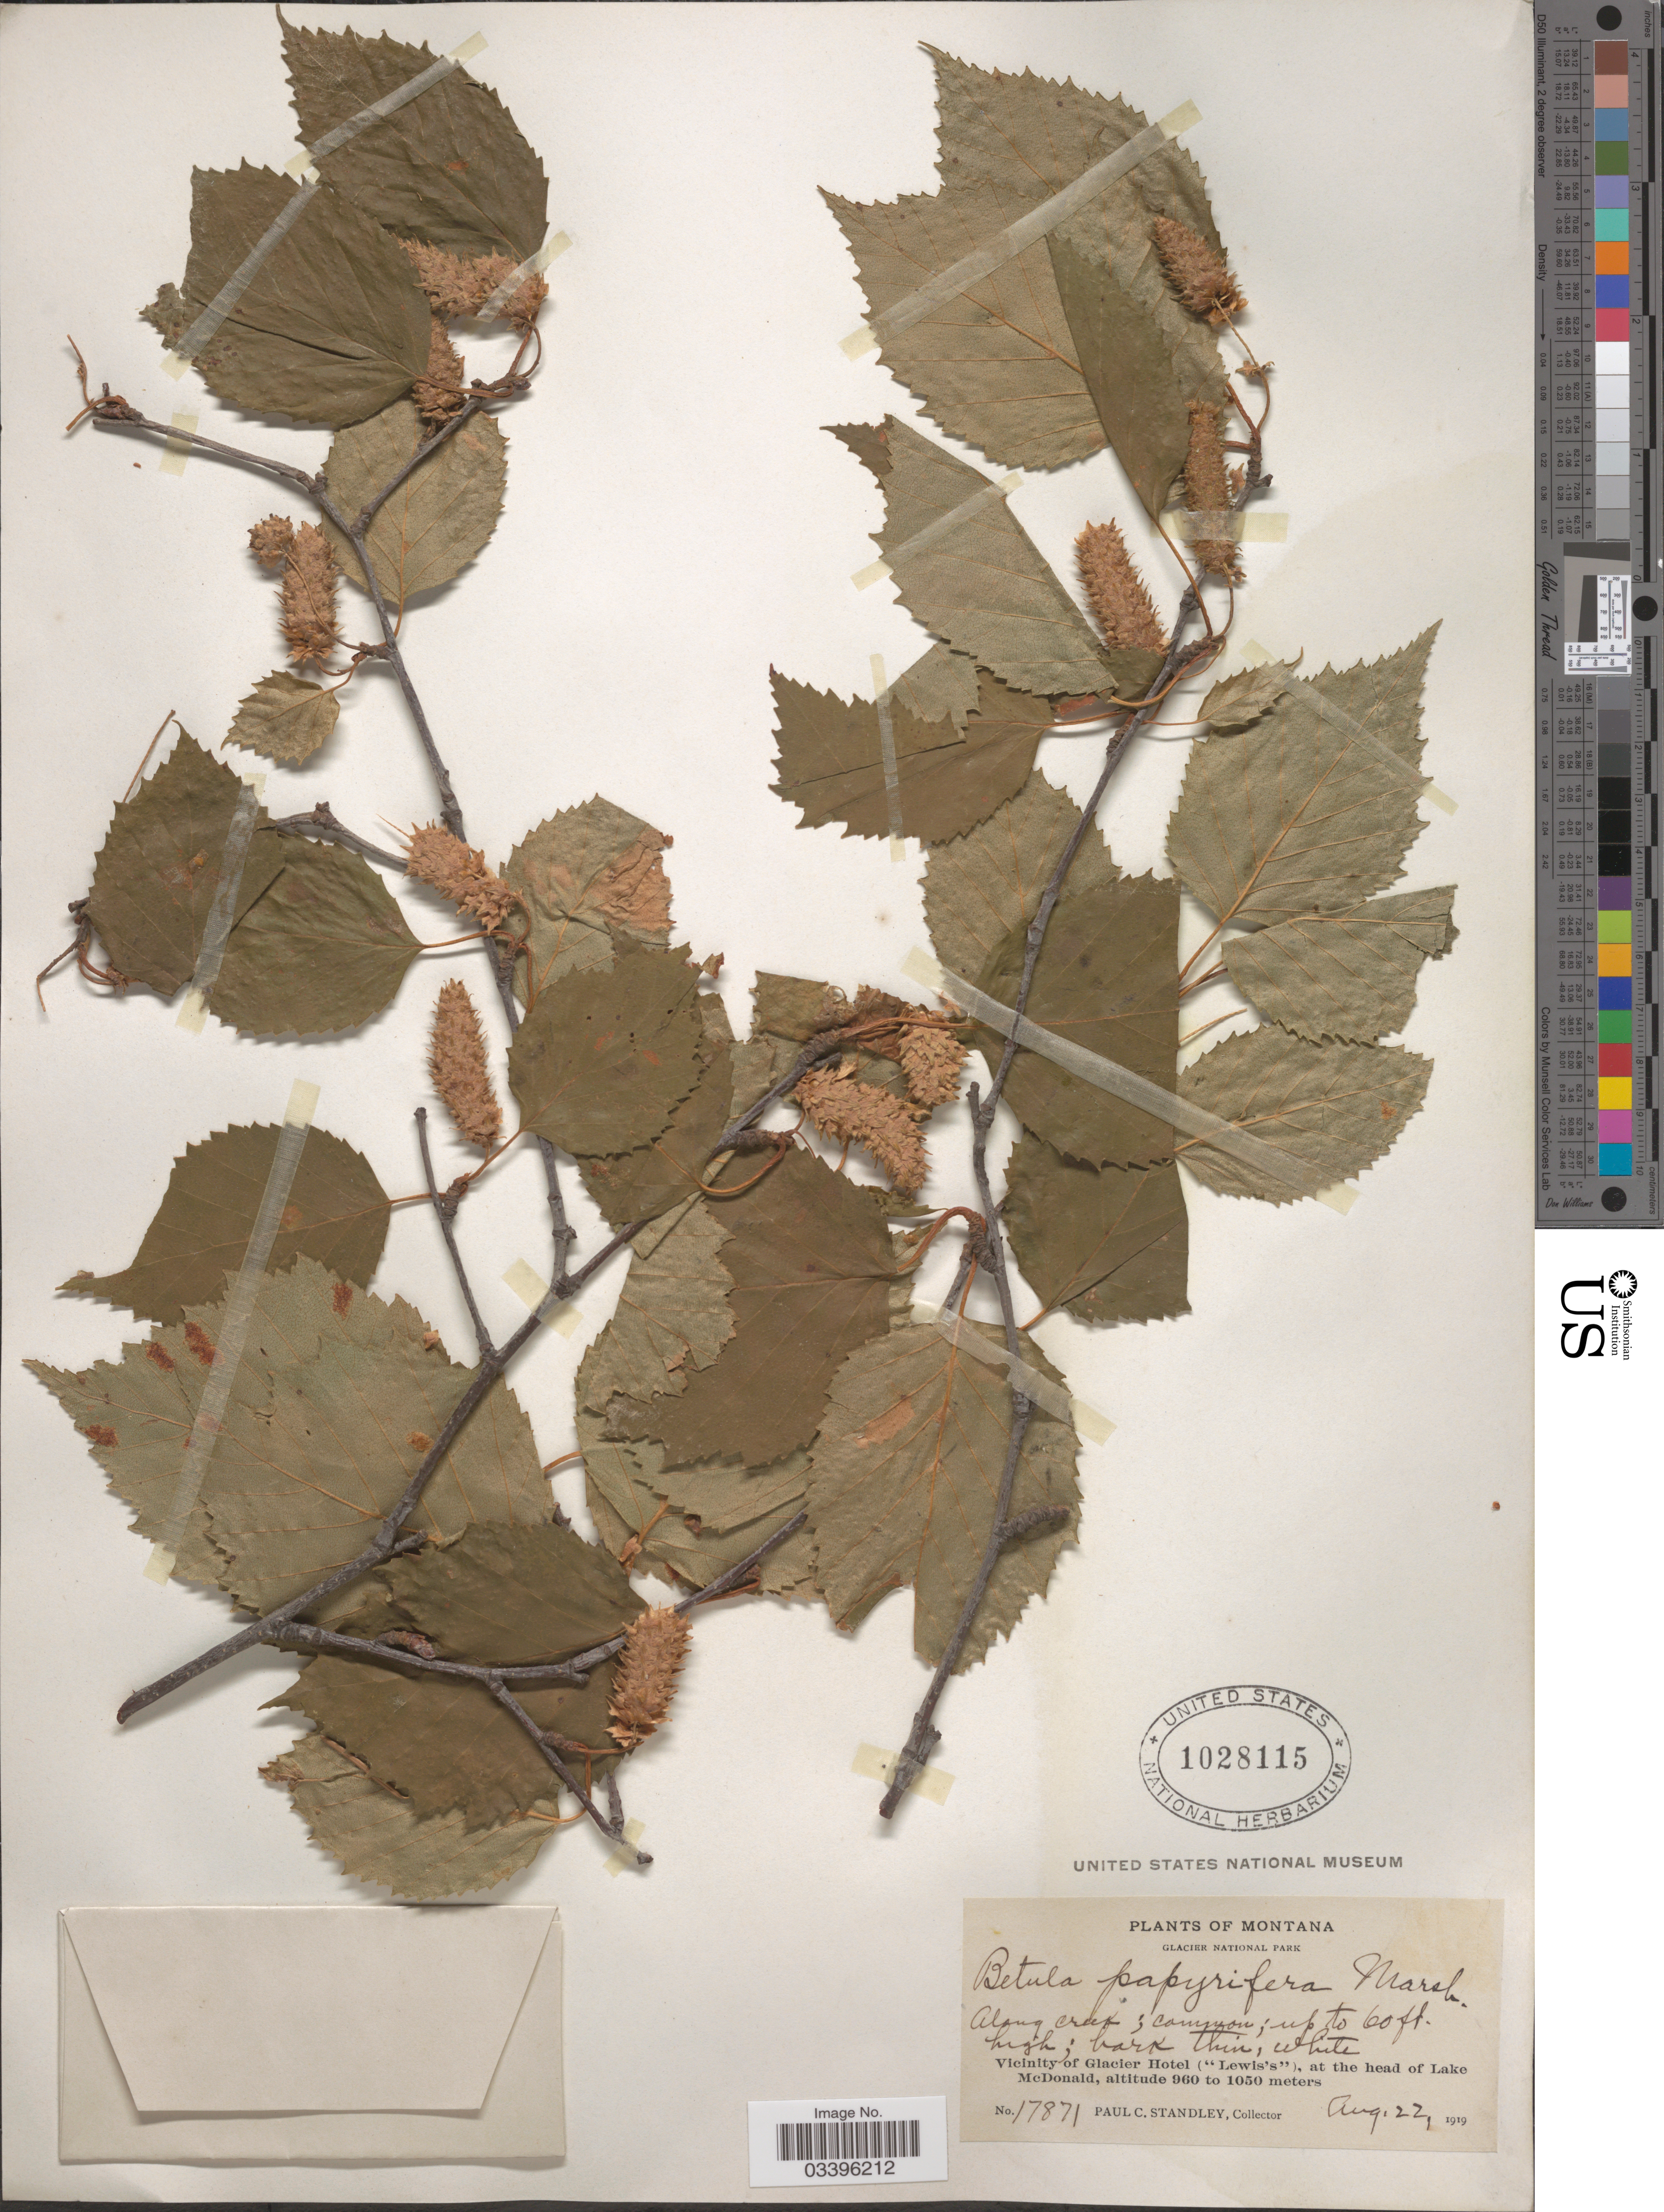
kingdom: Plantae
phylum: Tracheophyta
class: Magnoliopsida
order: Fagales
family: Betulaceae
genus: Betula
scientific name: Betula occidentalis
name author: Hook.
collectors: P. C. Standley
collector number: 17871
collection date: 1919-08-22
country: United States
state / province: Montana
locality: Glacier National Park. Vicinity of Glacier Hotel ("Lewis's"), at the head of Lake McDonald.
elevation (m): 960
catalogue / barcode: US 1028115